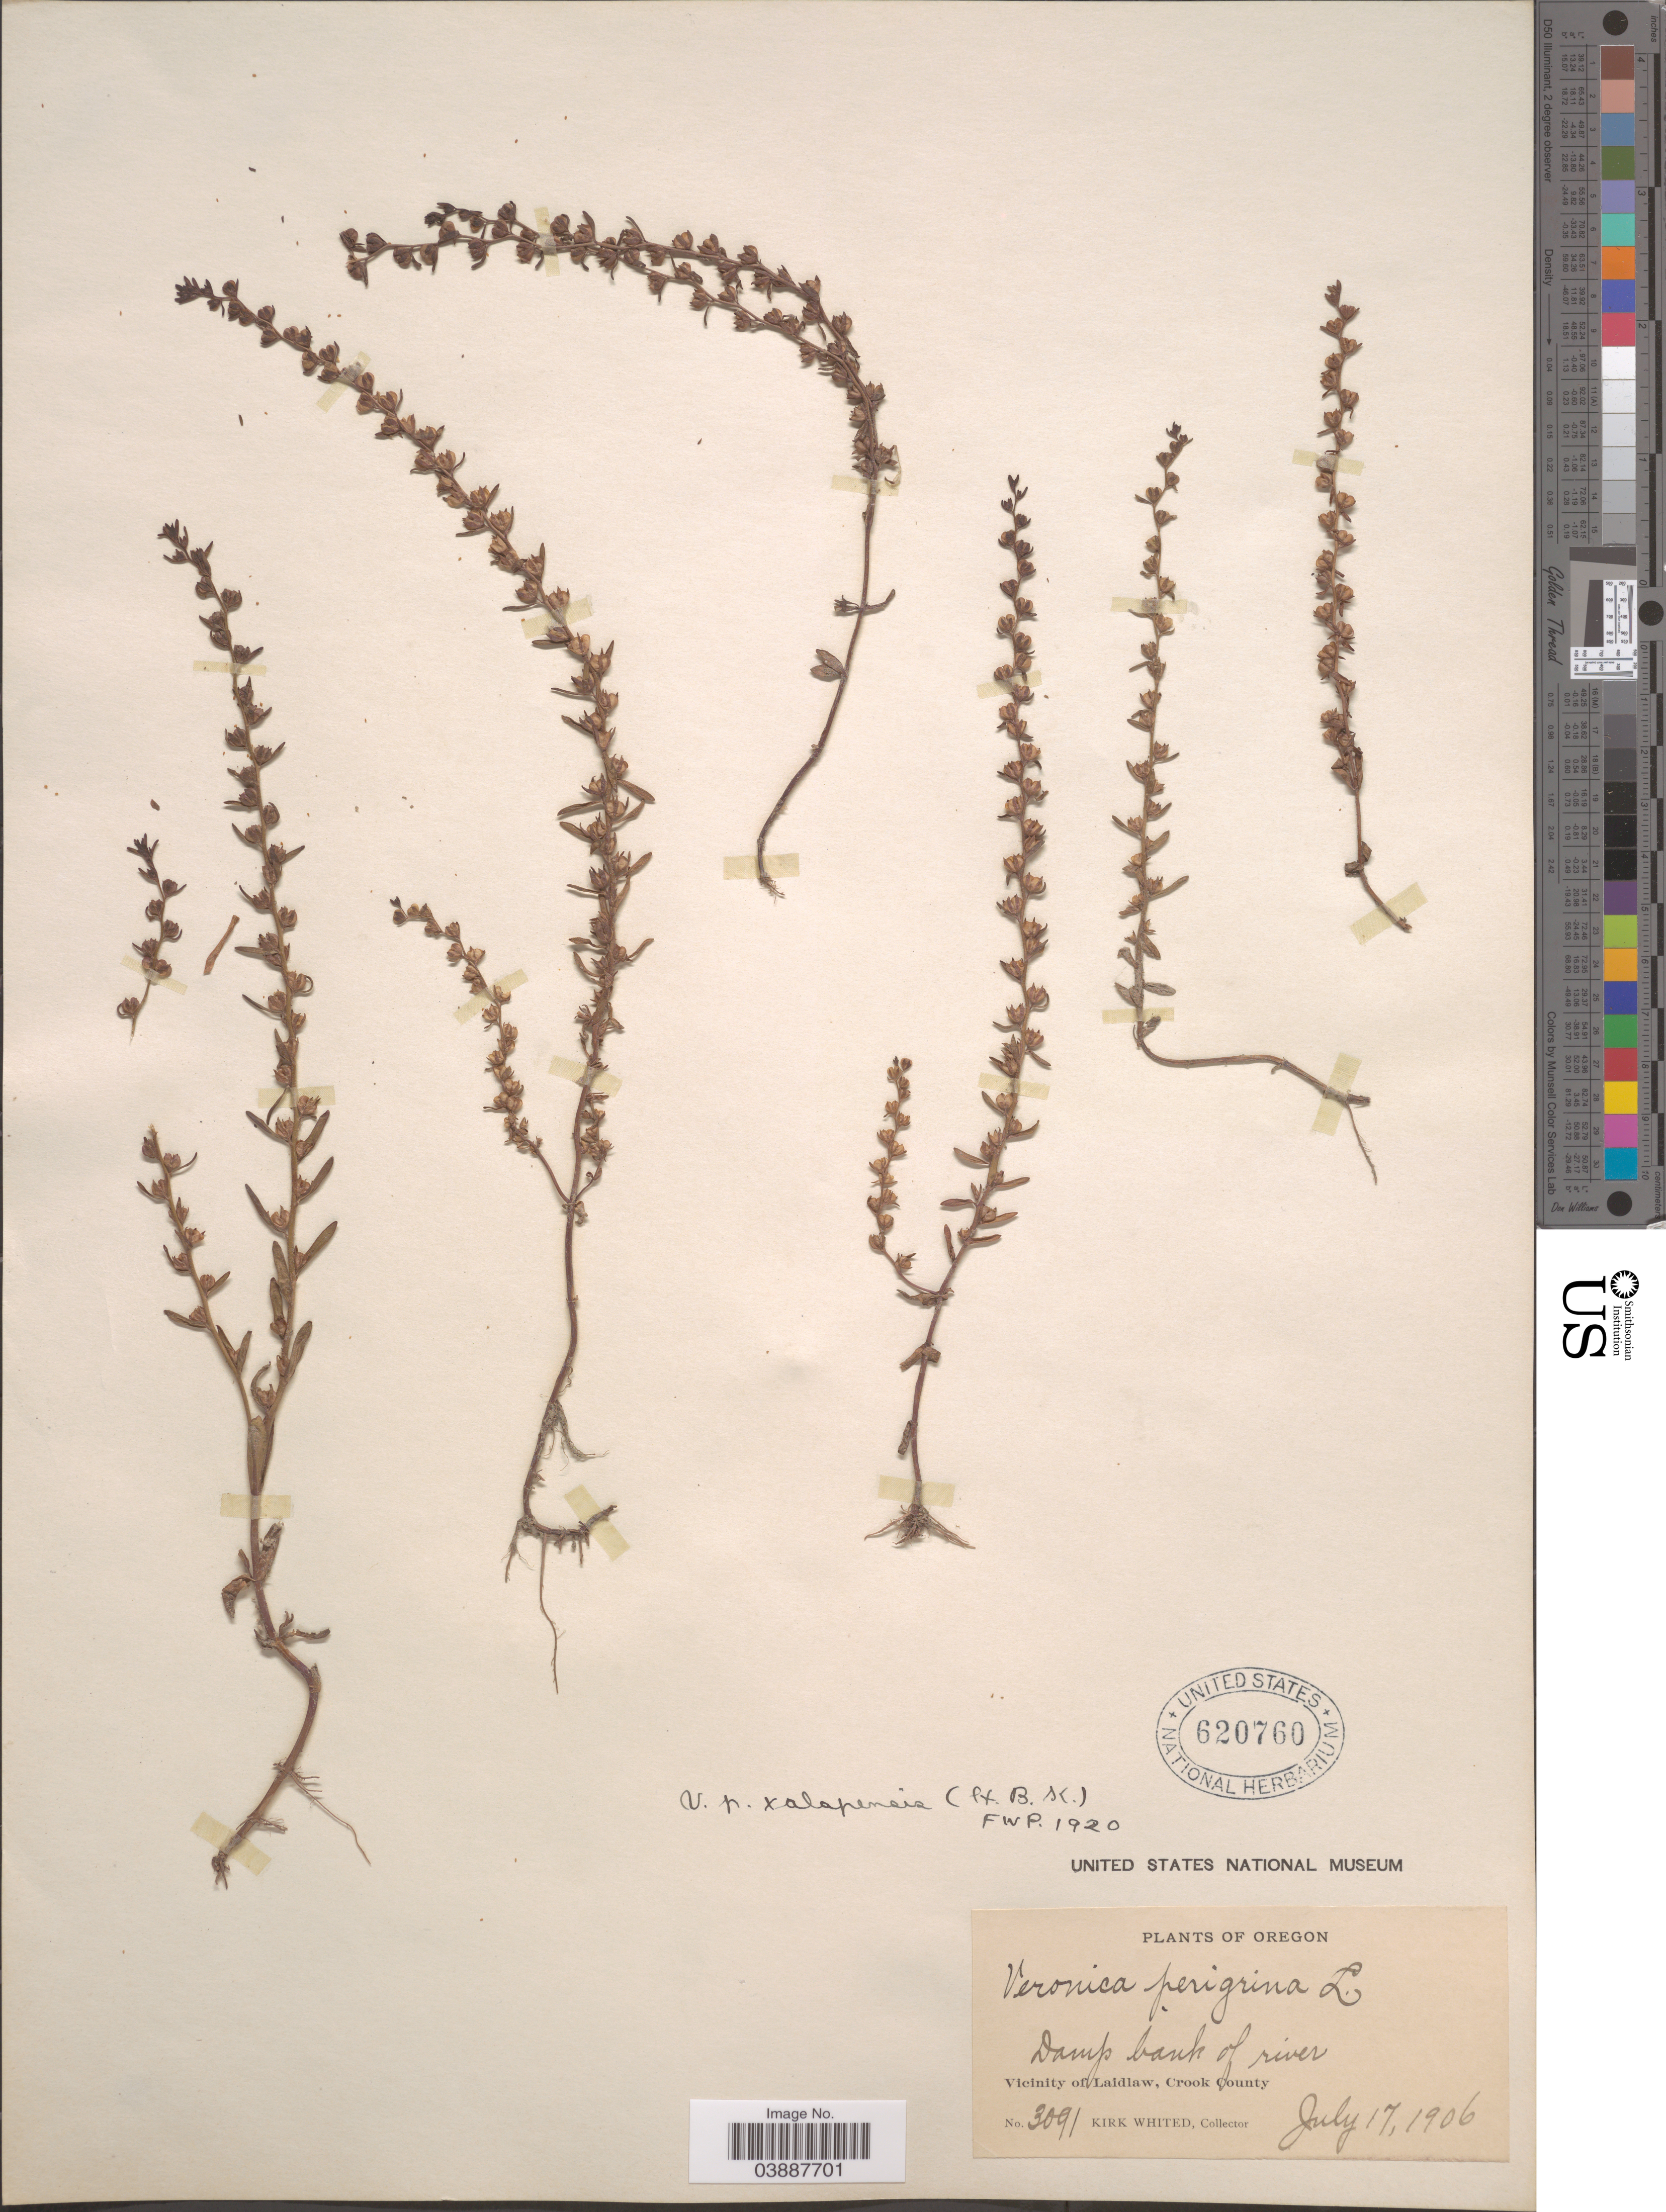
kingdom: Plantae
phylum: Tracheophyta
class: Magnoliopsida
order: Lamiales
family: Plantaginaceae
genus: Veronica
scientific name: Veronica peregrina var. xalapensis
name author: Kunth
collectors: K. Whited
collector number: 3091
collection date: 1906-07-17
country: United States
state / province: Oregon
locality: Damp bank of river. Vicinity of Laidlaw, Crook County.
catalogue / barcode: US 620760